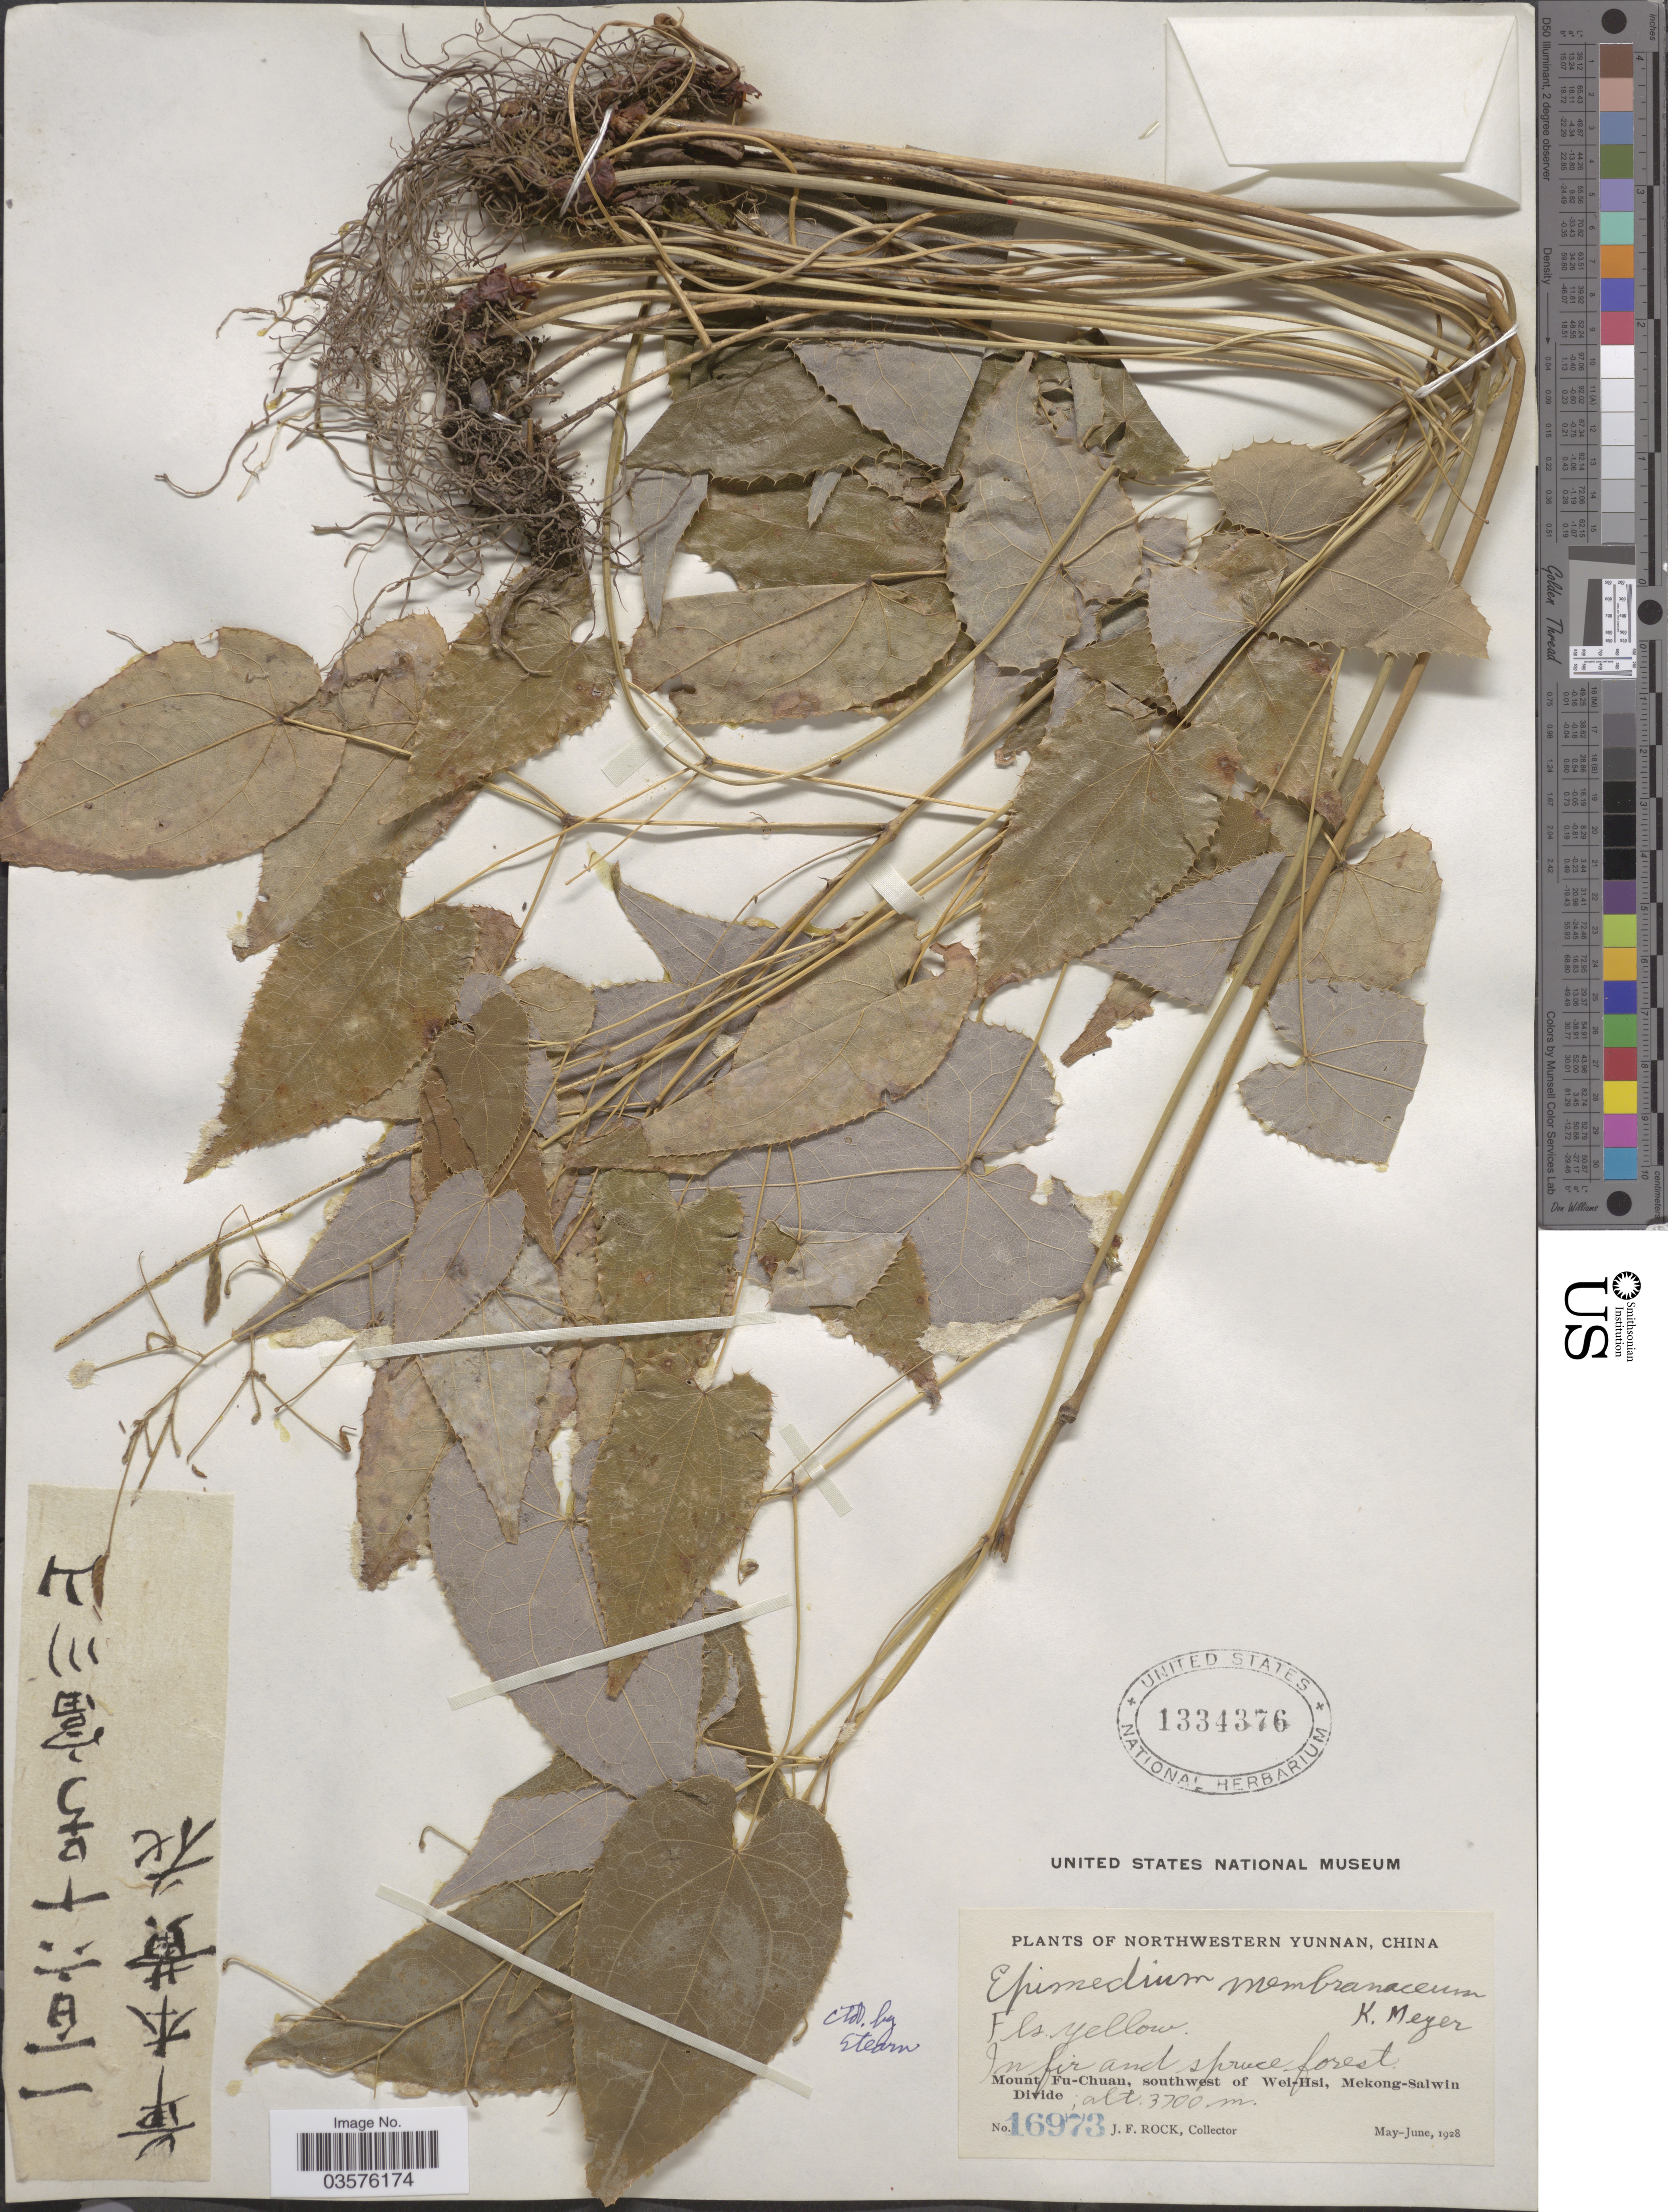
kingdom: Plantae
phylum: Tracheophyta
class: Magnoliopsida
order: Ranunculales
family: Berberidaceae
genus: Epimedium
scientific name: Epimedium membranaceum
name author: K. Mey.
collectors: J. Rock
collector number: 16973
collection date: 1928-05/1928-06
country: China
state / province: Yunnan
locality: Northwestern Yunnan. Mount Fu-Chuan, southwest of Wei-Hsi, Mekong-Salwin Divide.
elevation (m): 3700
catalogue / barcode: US 1334376